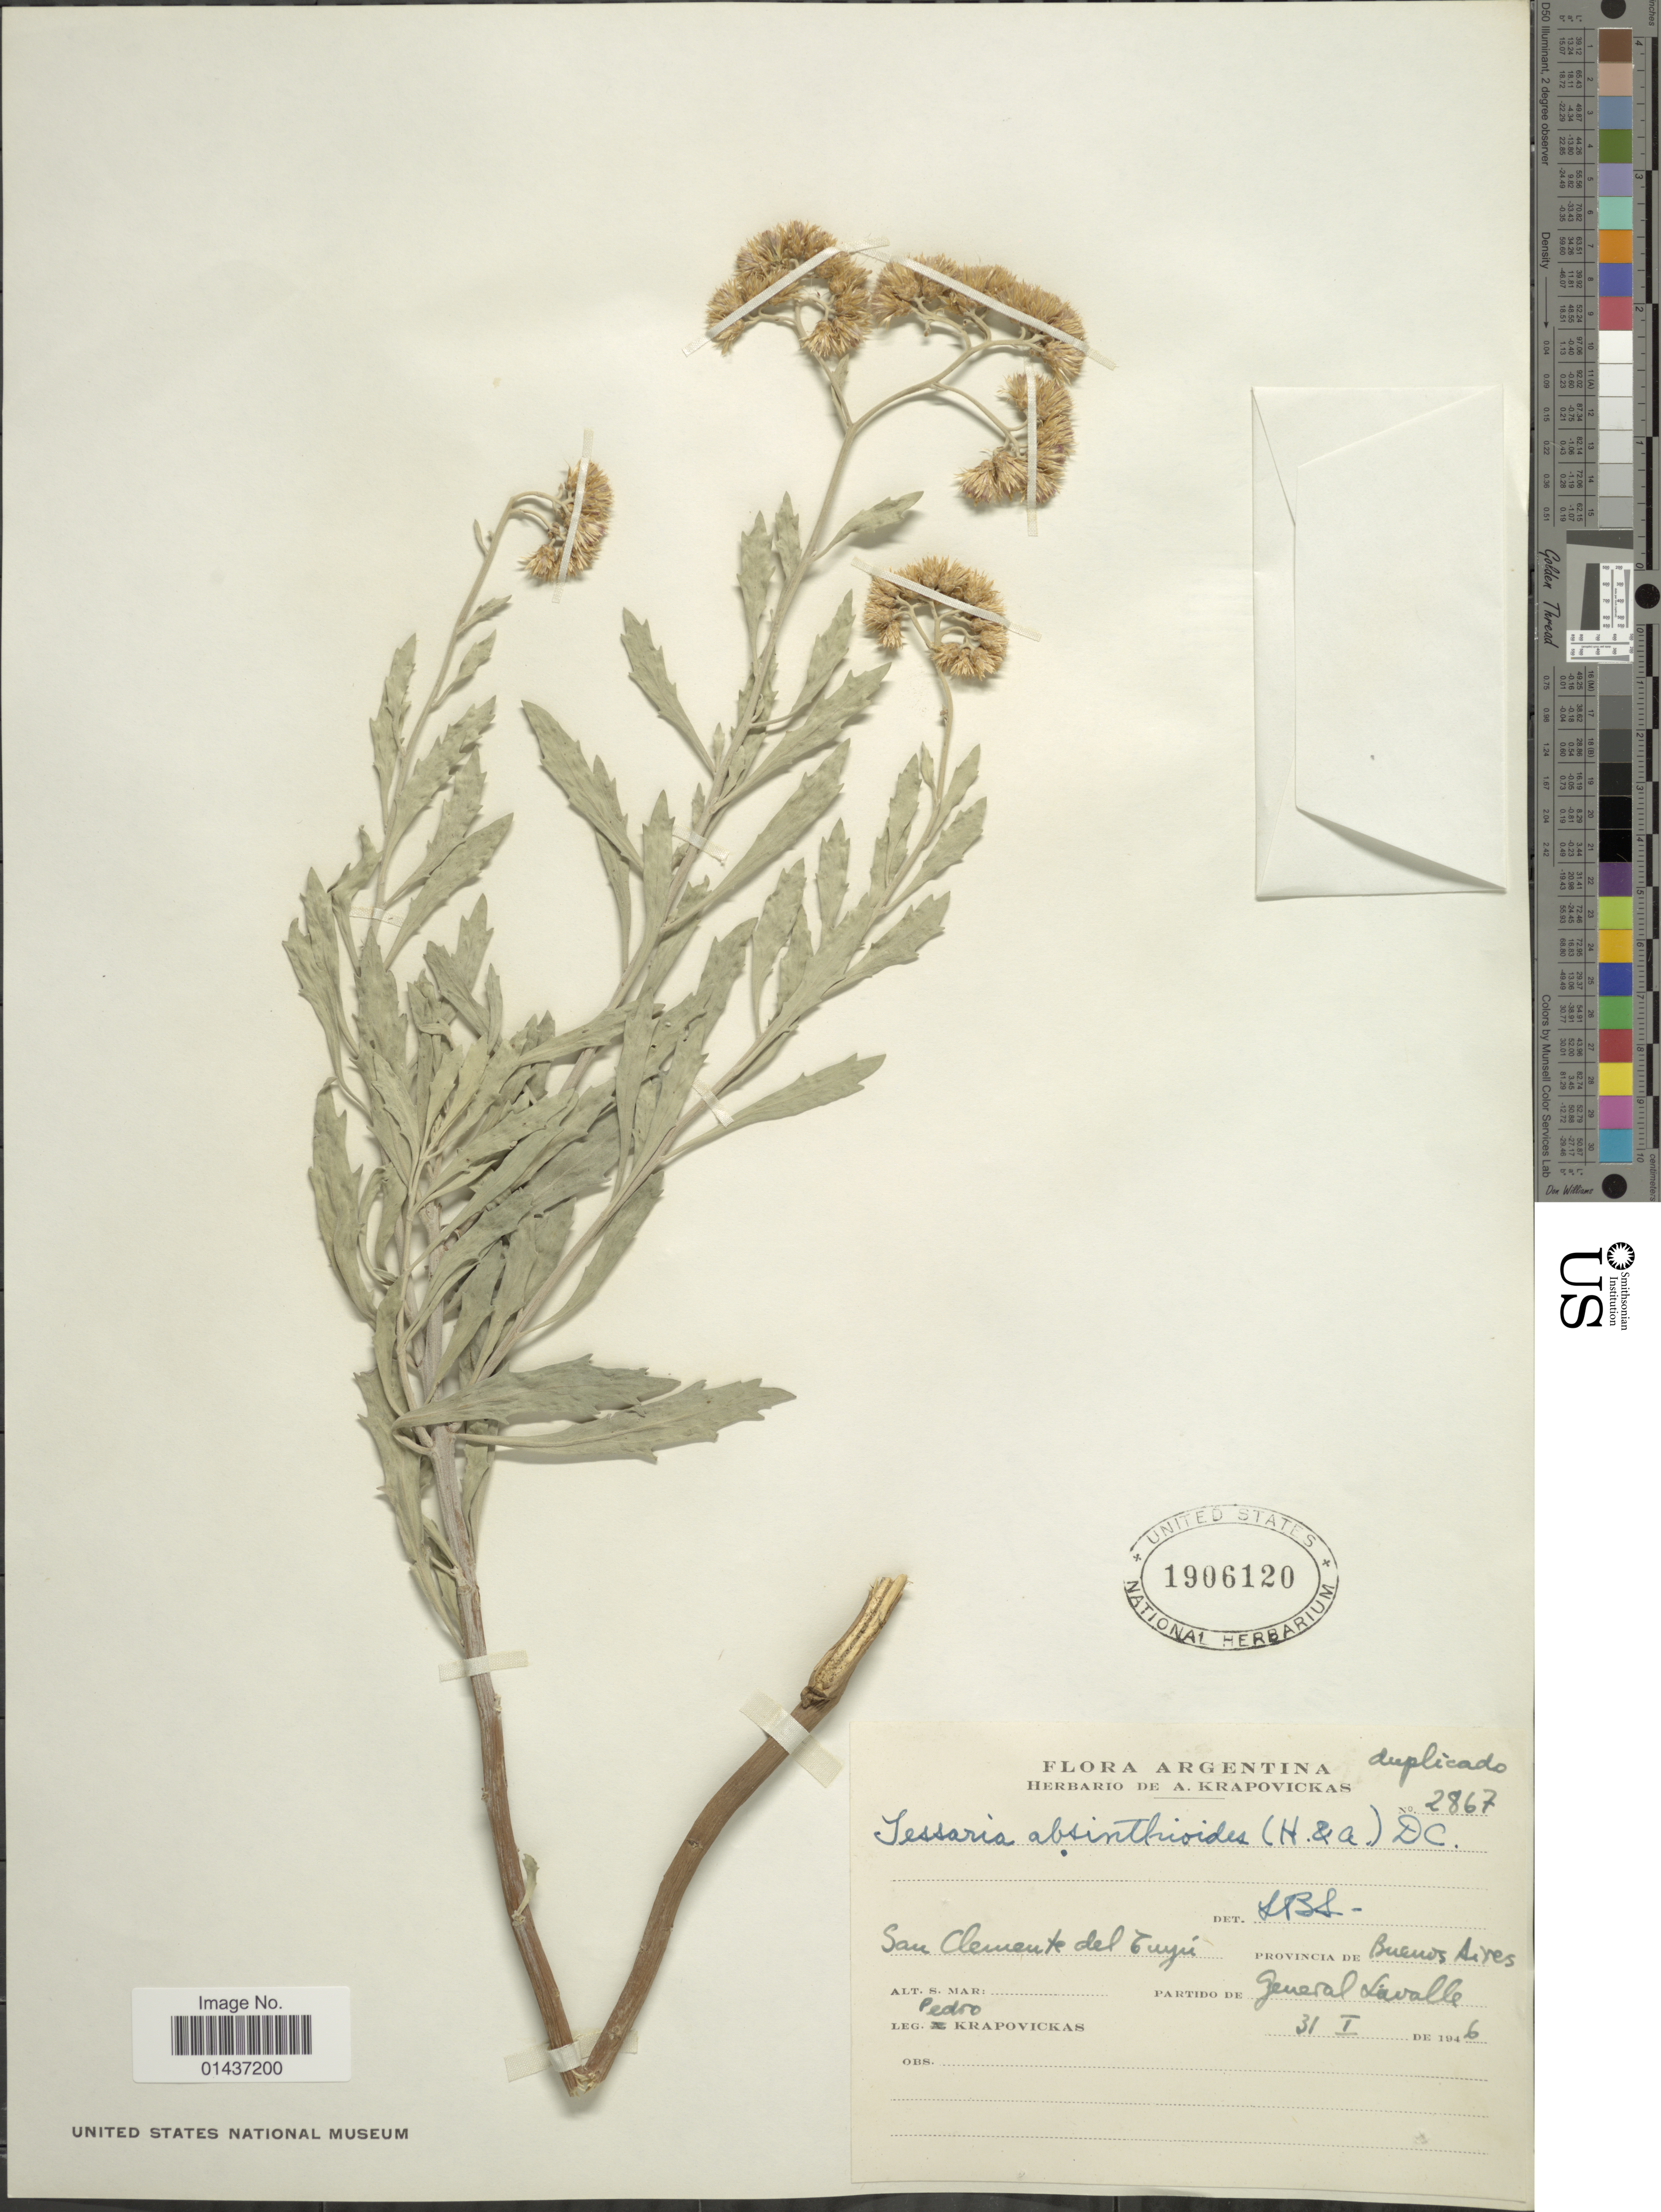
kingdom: Plantae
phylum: Tracheophyta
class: Magnoliopsida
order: Asterales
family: Asteraceae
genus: Tessaria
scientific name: Tessaria absinthioides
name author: (Hook. & Arn.) DC.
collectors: P. Krapovickas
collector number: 2867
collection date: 1946-01-31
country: Argentina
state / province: Buenos Aires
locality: San Clemente del Cujú, Partido de General Lavalle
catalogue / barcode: US 1906120